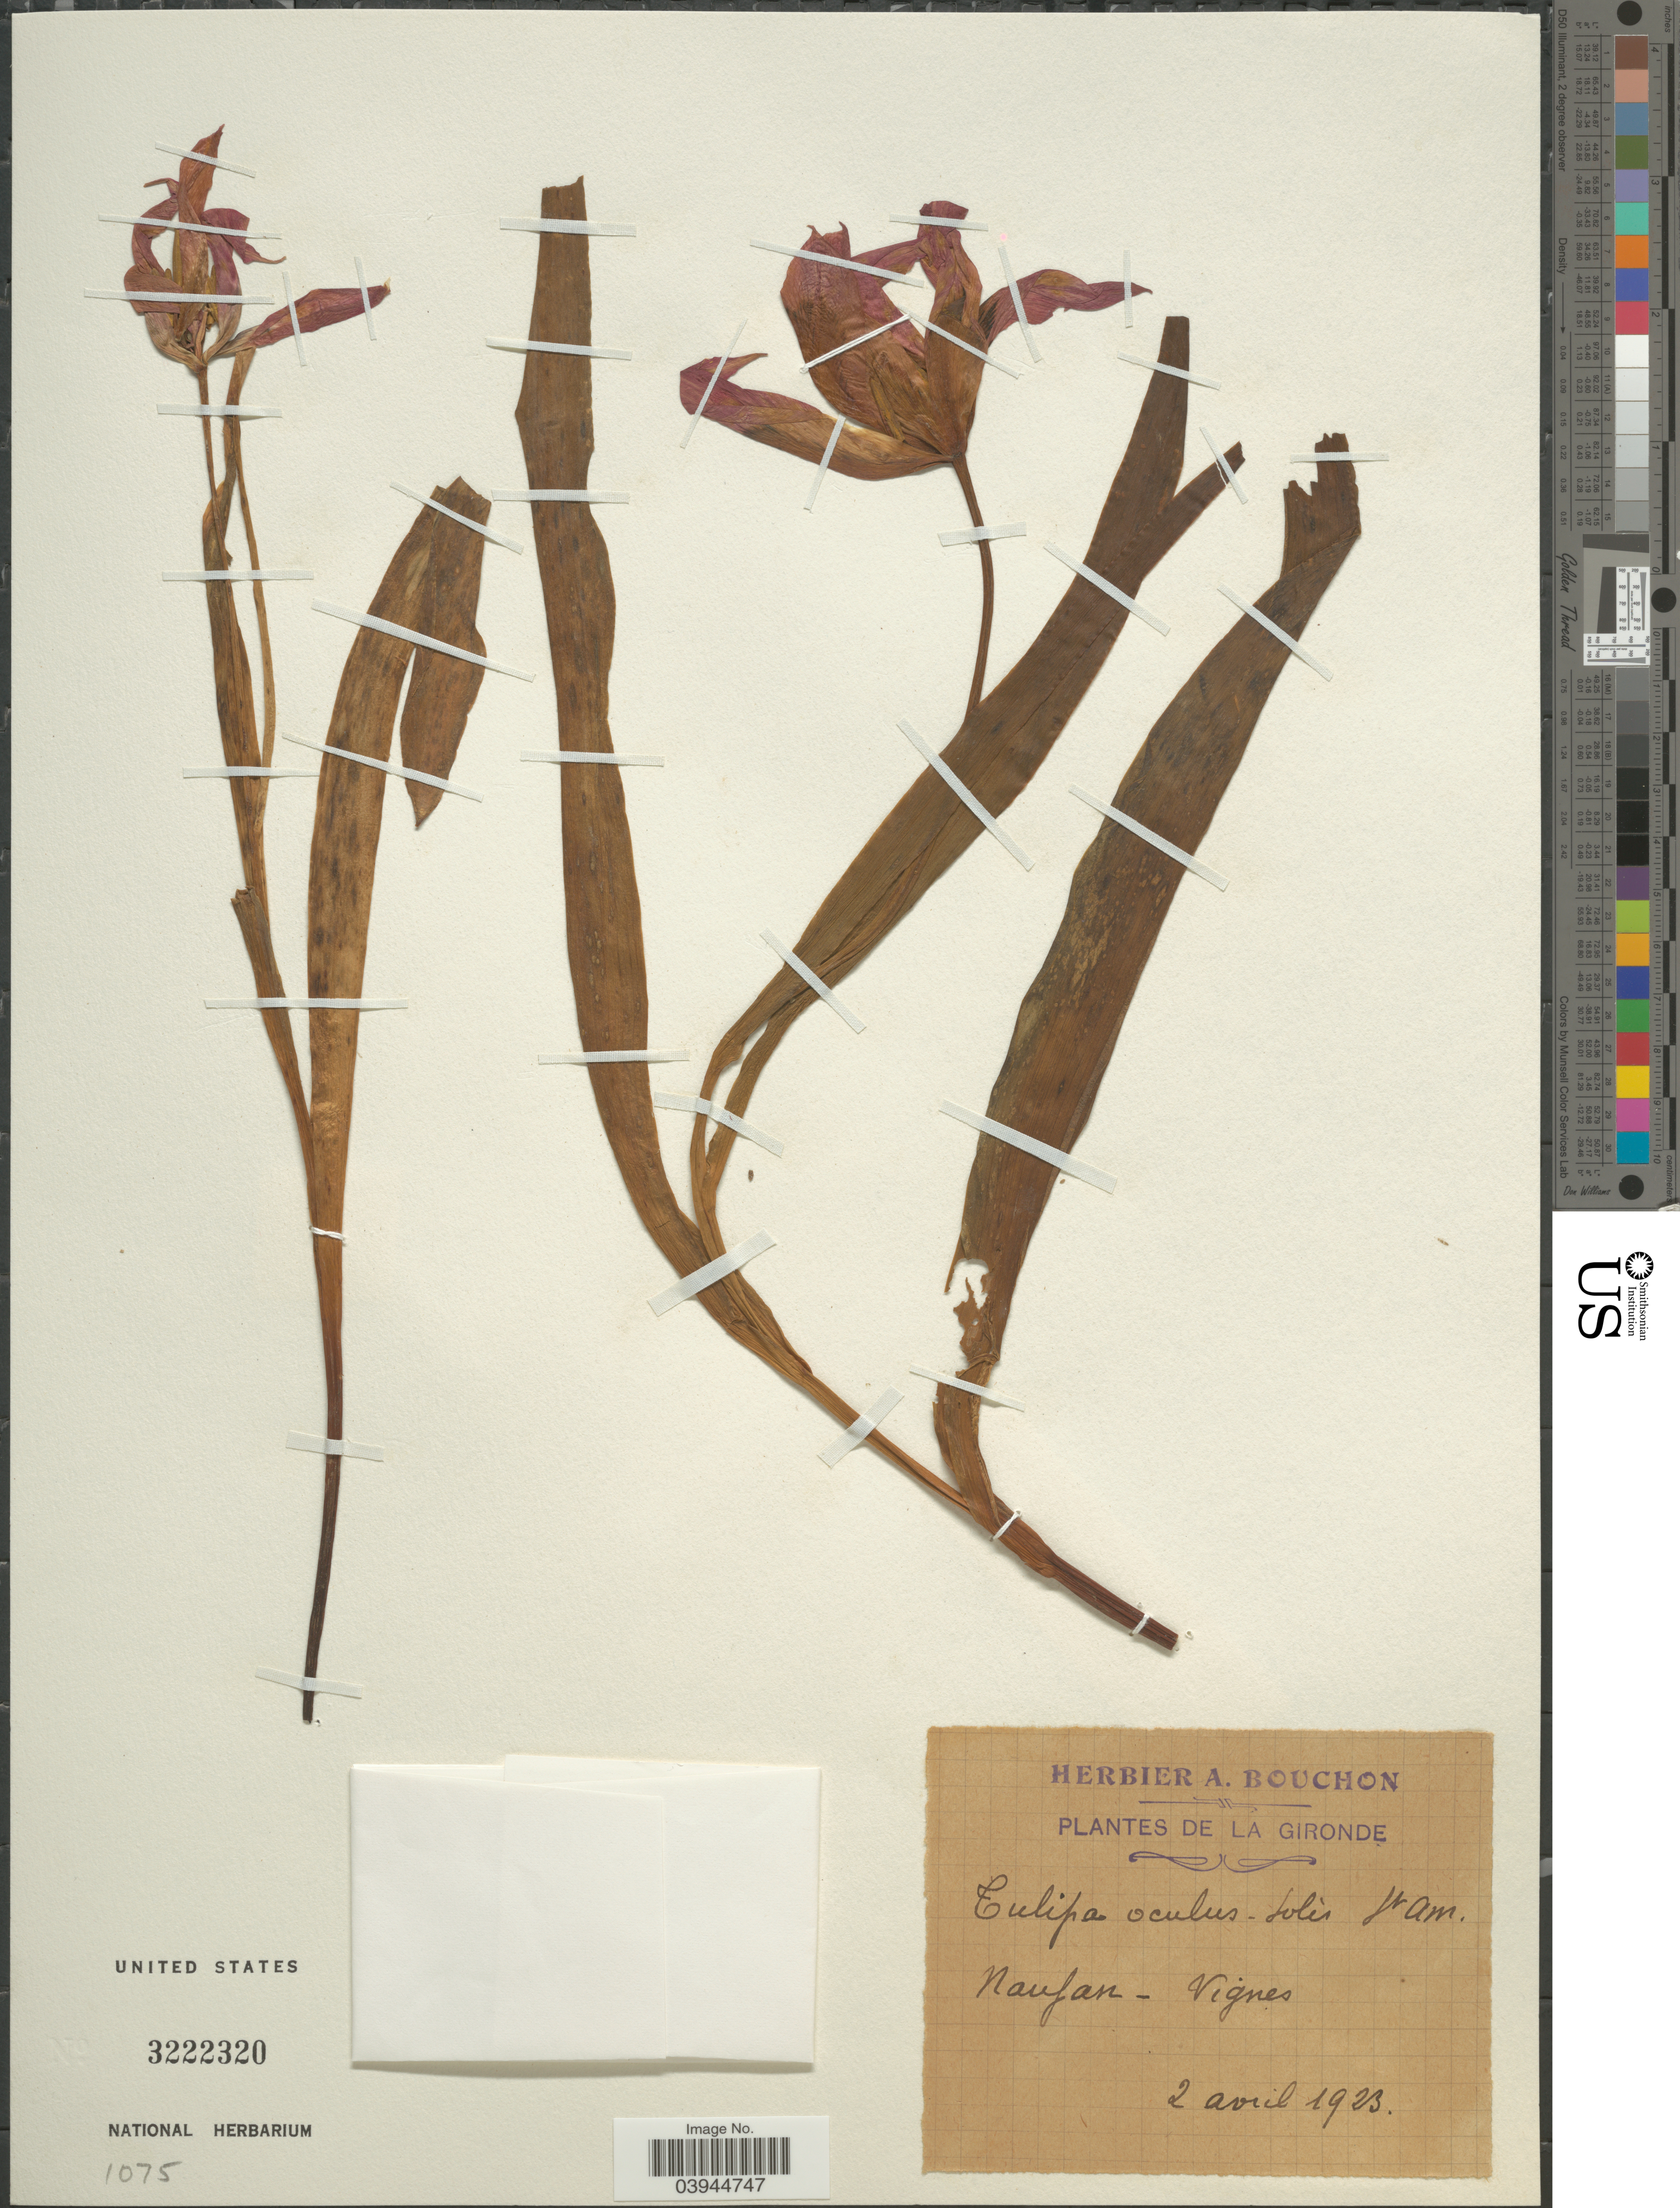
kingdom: Plantae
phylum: Tracheophyta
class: Liliopsida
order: Liliales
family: Liliaceae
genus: Tulipa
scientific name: Tulipa oculus-solis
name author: DC.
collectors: Ex herb. A. Bouchon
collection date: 1923-04-02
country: France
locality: La Gironde. Naufan - Vignes.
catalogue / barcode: US 3222320